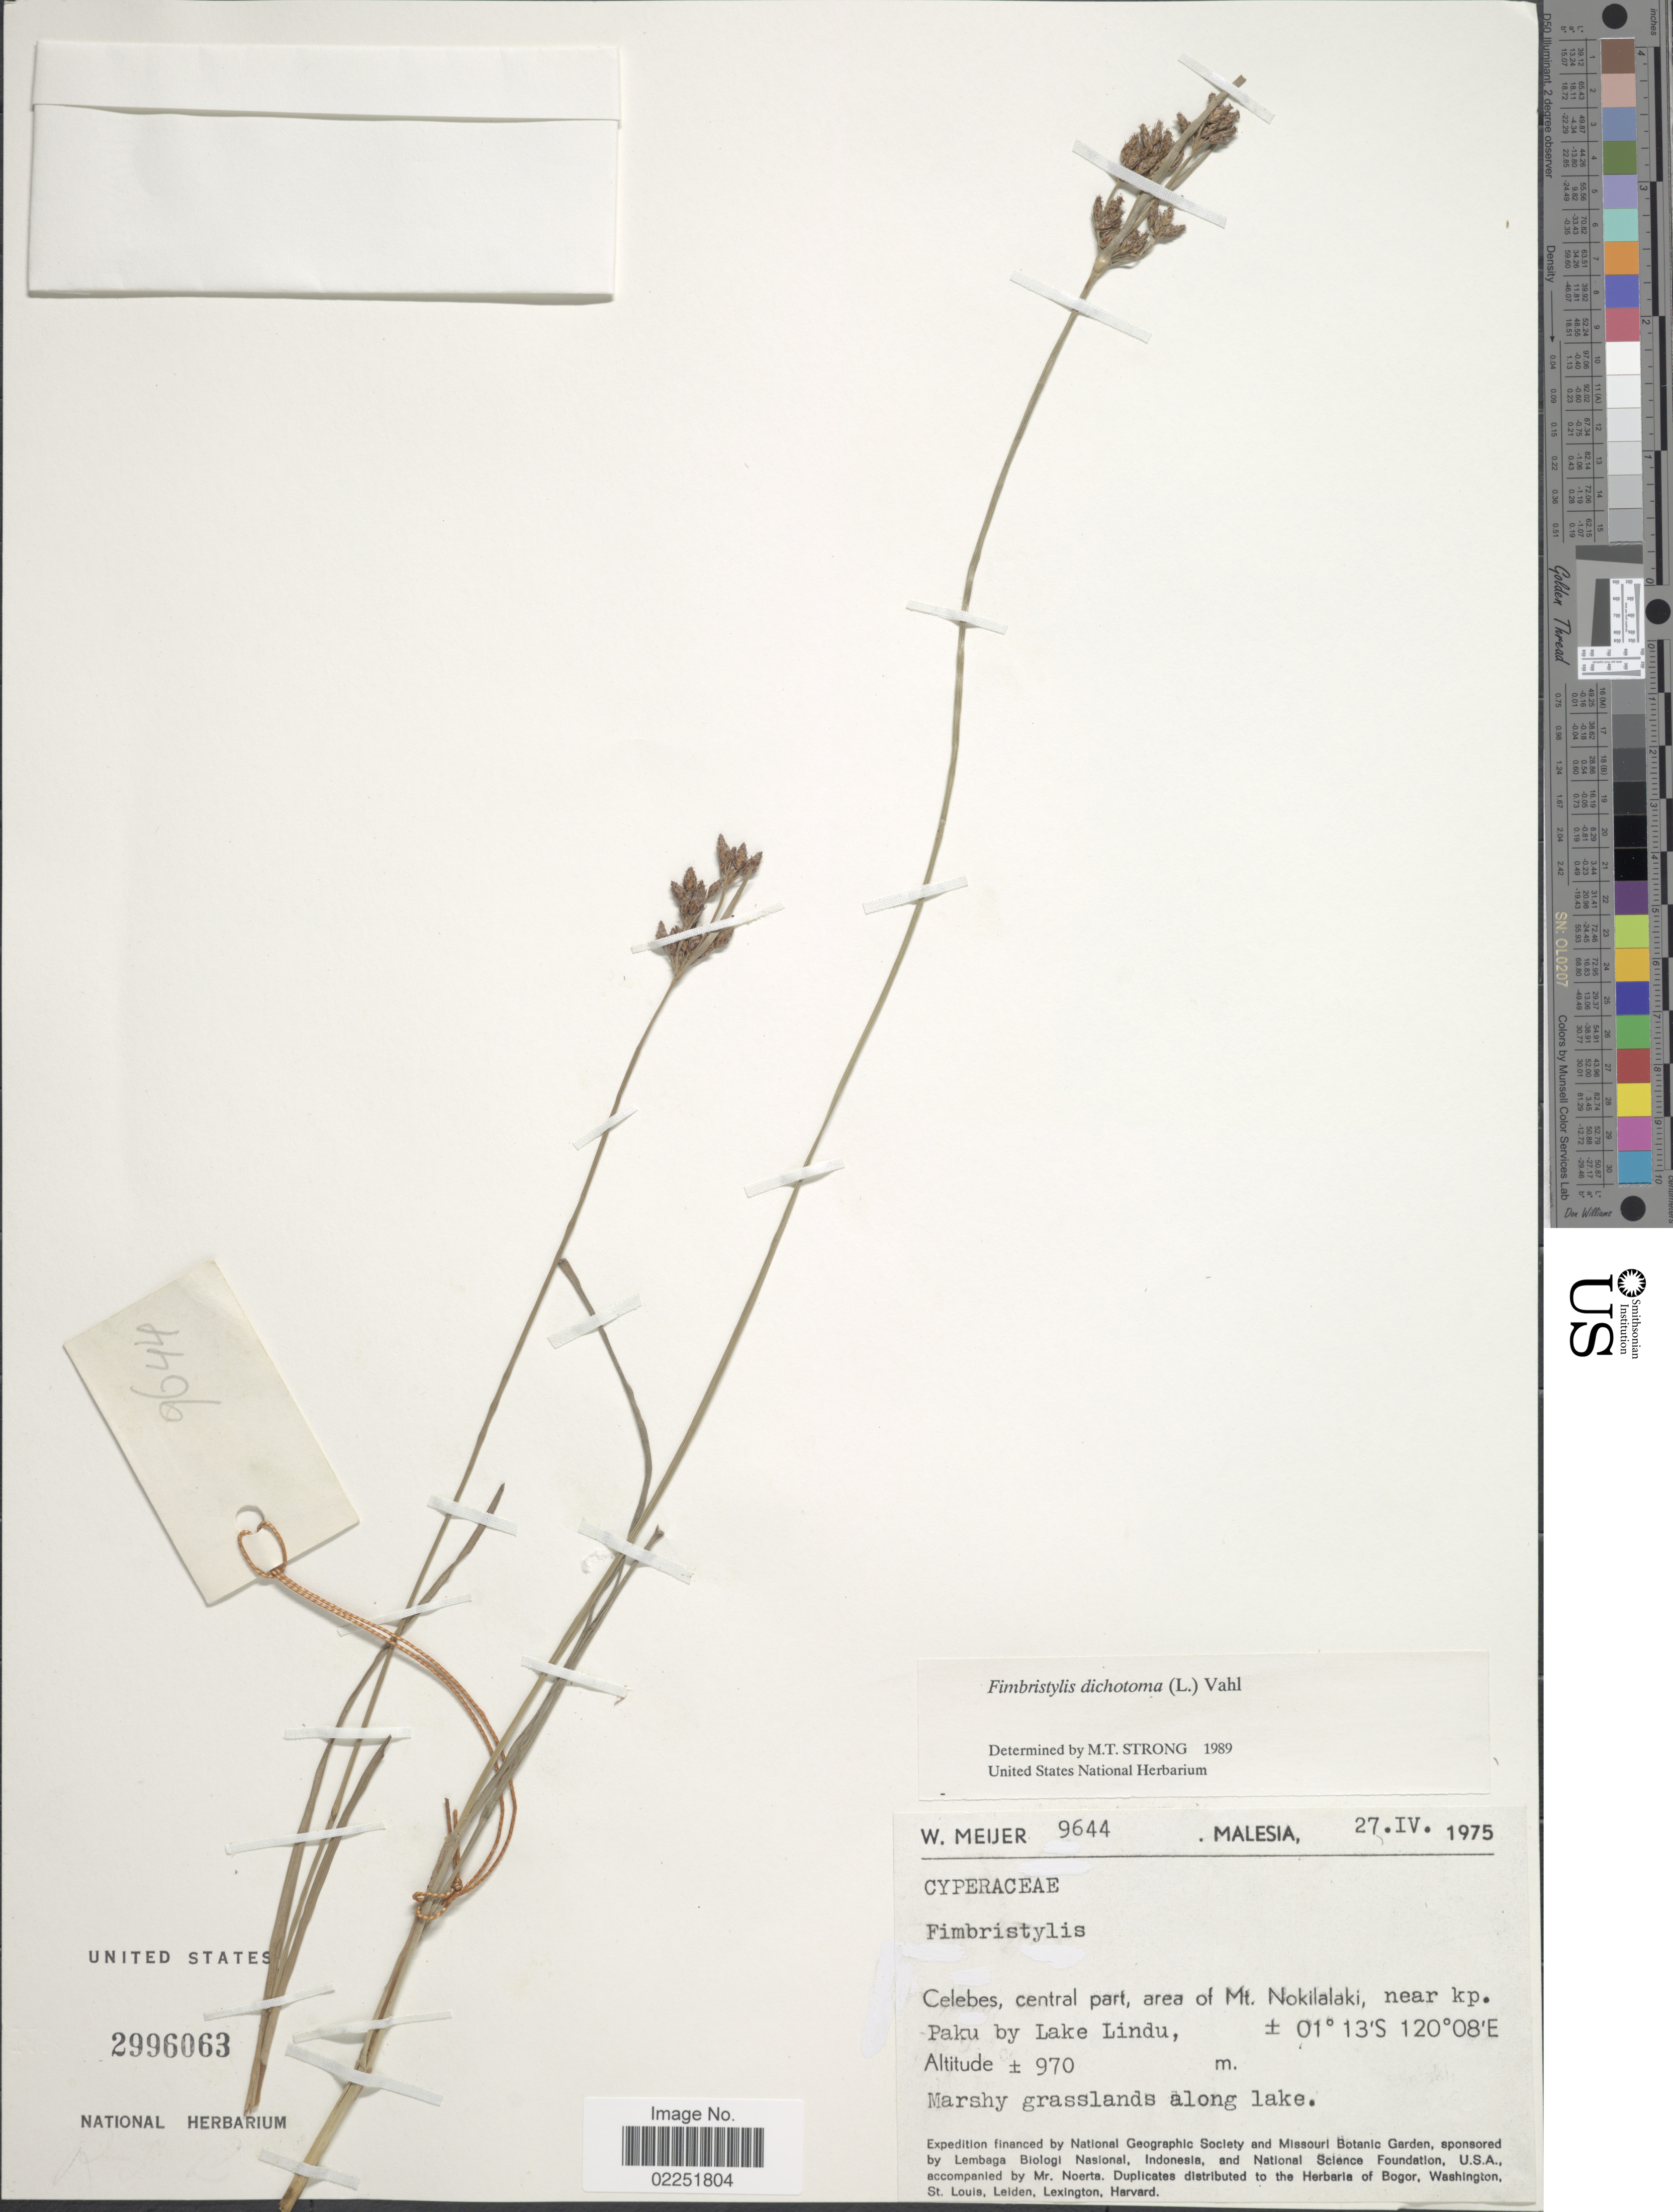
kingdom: Plantae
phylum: Tracheophyta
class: Liliopsida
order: Poales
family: Cyperaceae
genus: Fimbristylis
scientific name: Fimbristylis dichotoma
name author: (L.) Vahl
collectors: W. Meijer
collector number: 9644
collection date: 1975-04-27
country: Malaysia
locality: Celebes, central part, area of Mt. Nokilalaki, near kp. Paku by Lake Lindu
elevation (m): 970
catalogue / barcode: US 2996063